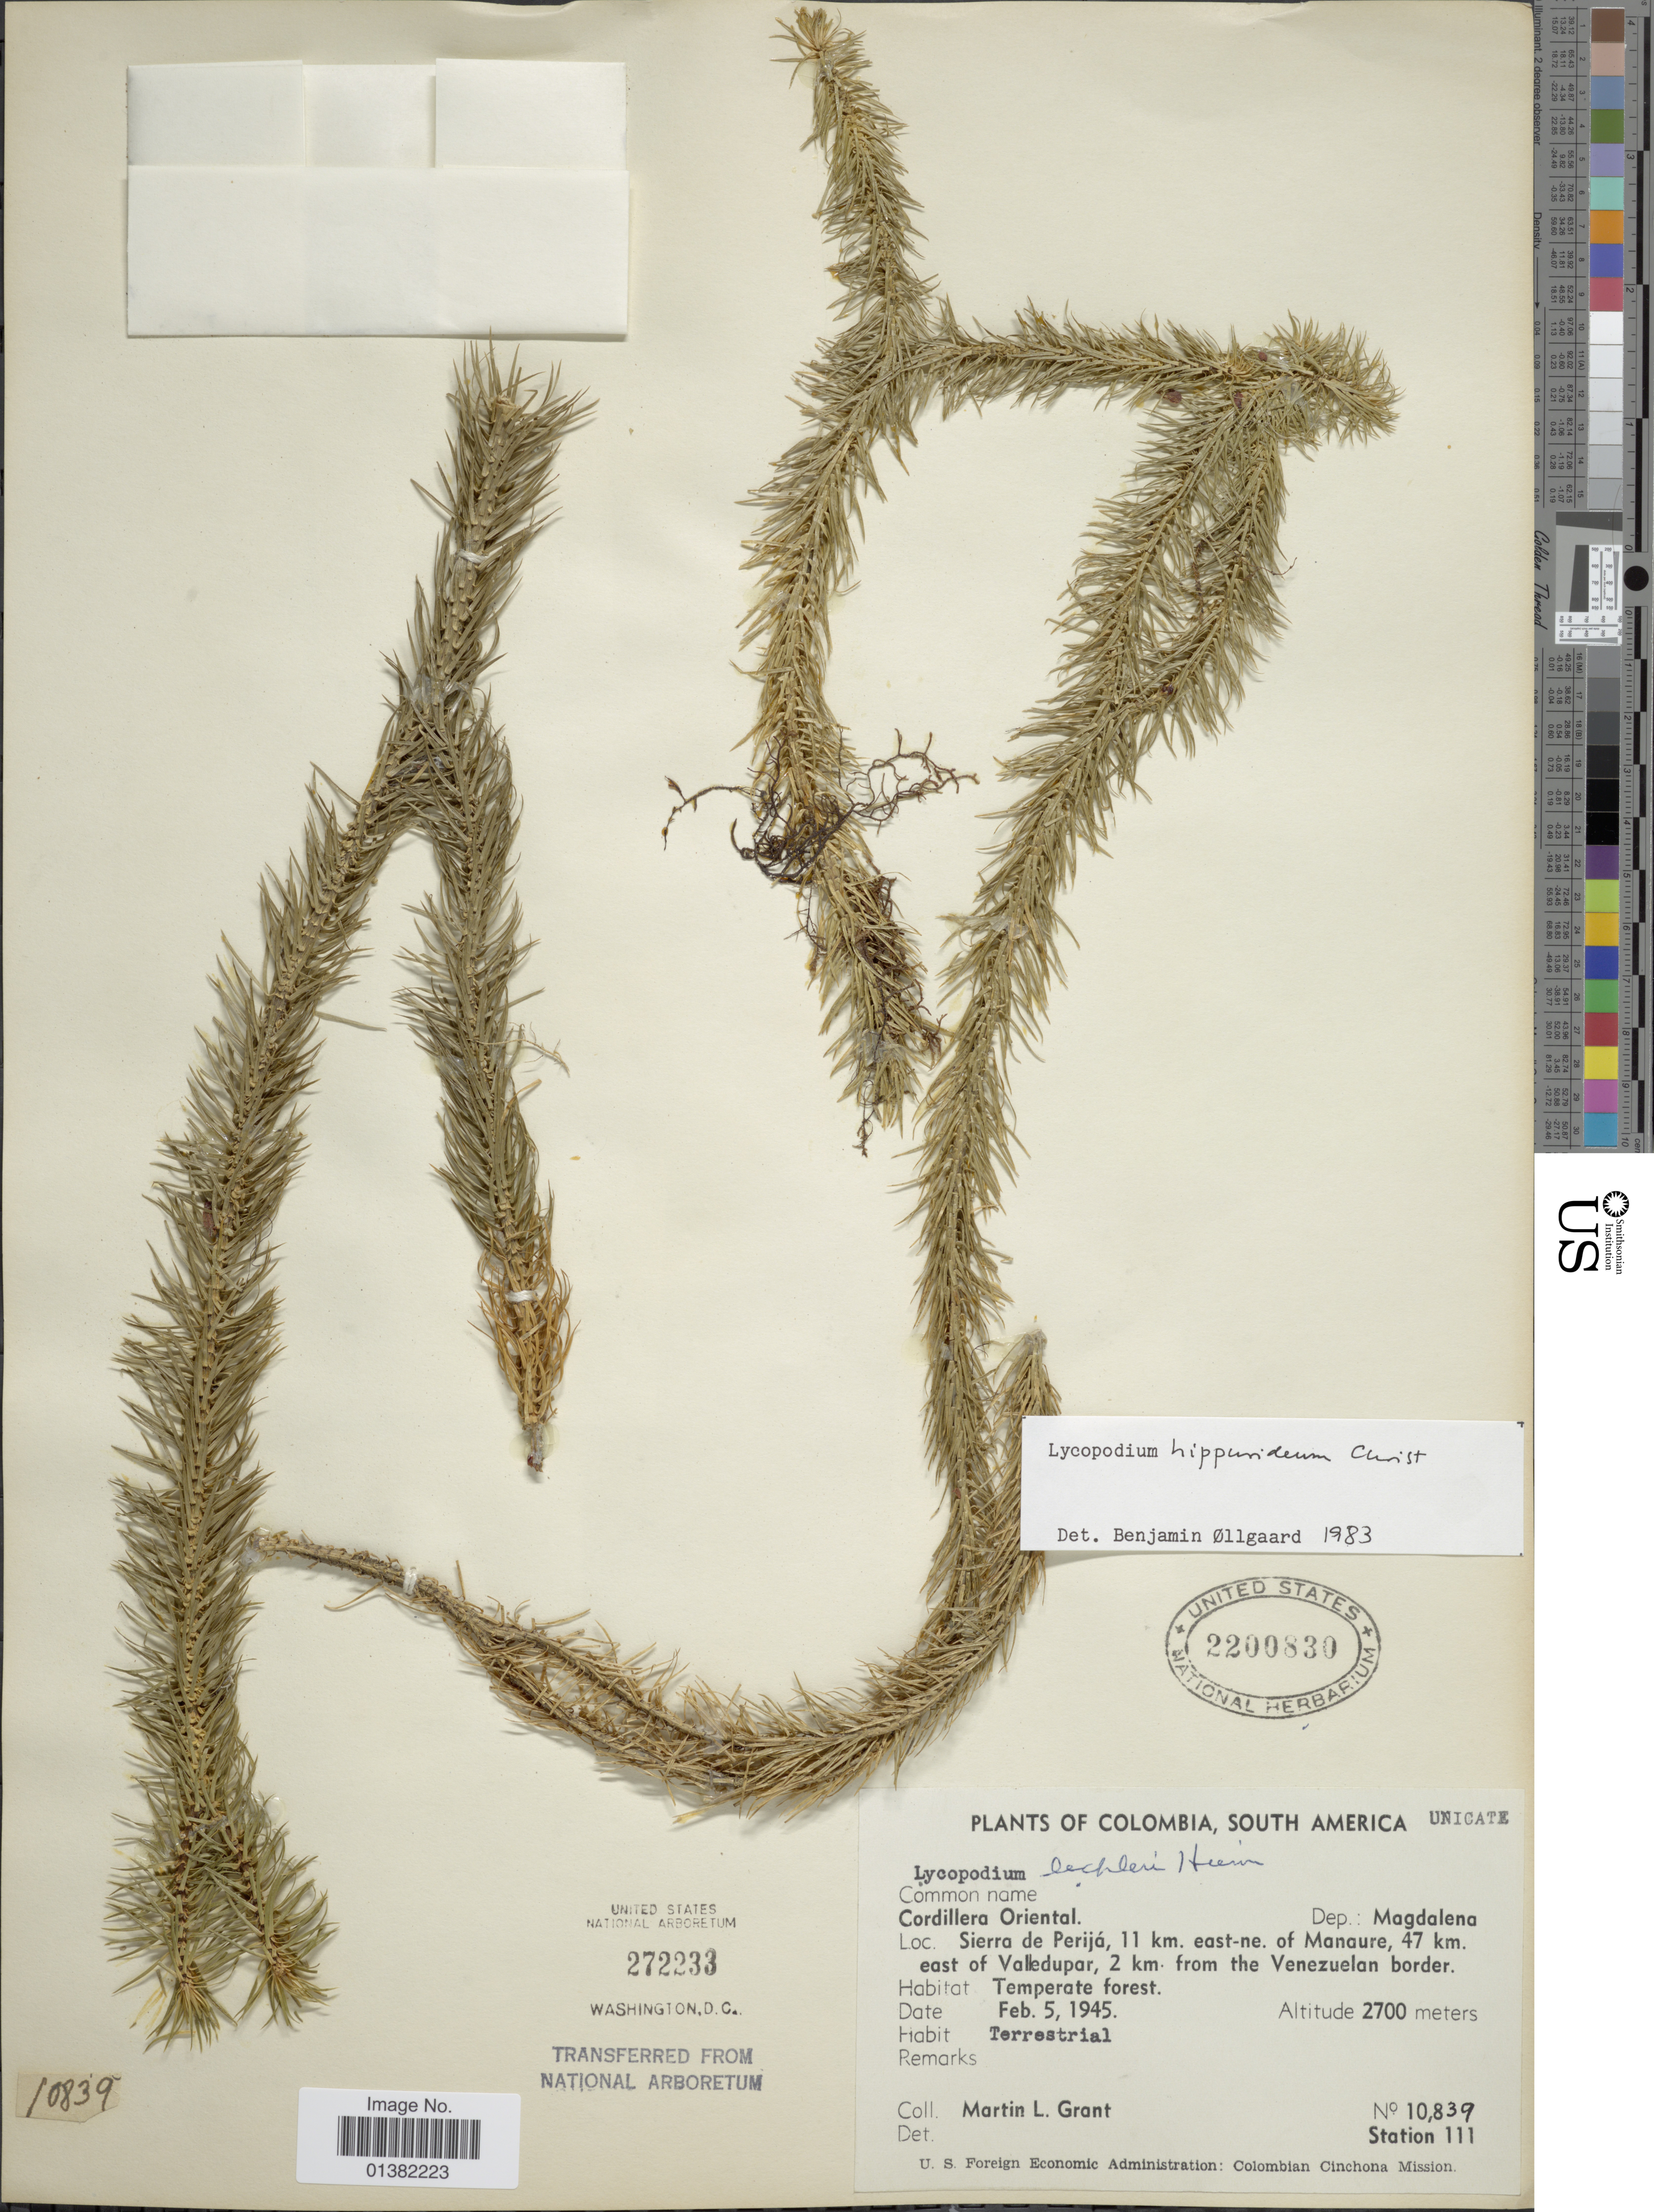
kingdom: Plantae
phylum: Tracheophyta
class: Lycopodiopsida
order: Lycopodiales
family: Lycopodiaceae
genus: Phlegmariurus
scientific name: Phlegmariurus hippurideus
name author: (Christ) B. Øllg.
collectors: M. L. Grant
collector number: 10839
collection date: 1945-02-05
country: Colombia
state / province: Magdalena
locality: Cordillera Oriental, Sierra de Perijá, 11 km. east-ne. of Manaure, 47 km. east of Valledupar, 2 km. from the Venezuelan border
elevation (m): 2700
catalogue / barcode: US 2200830